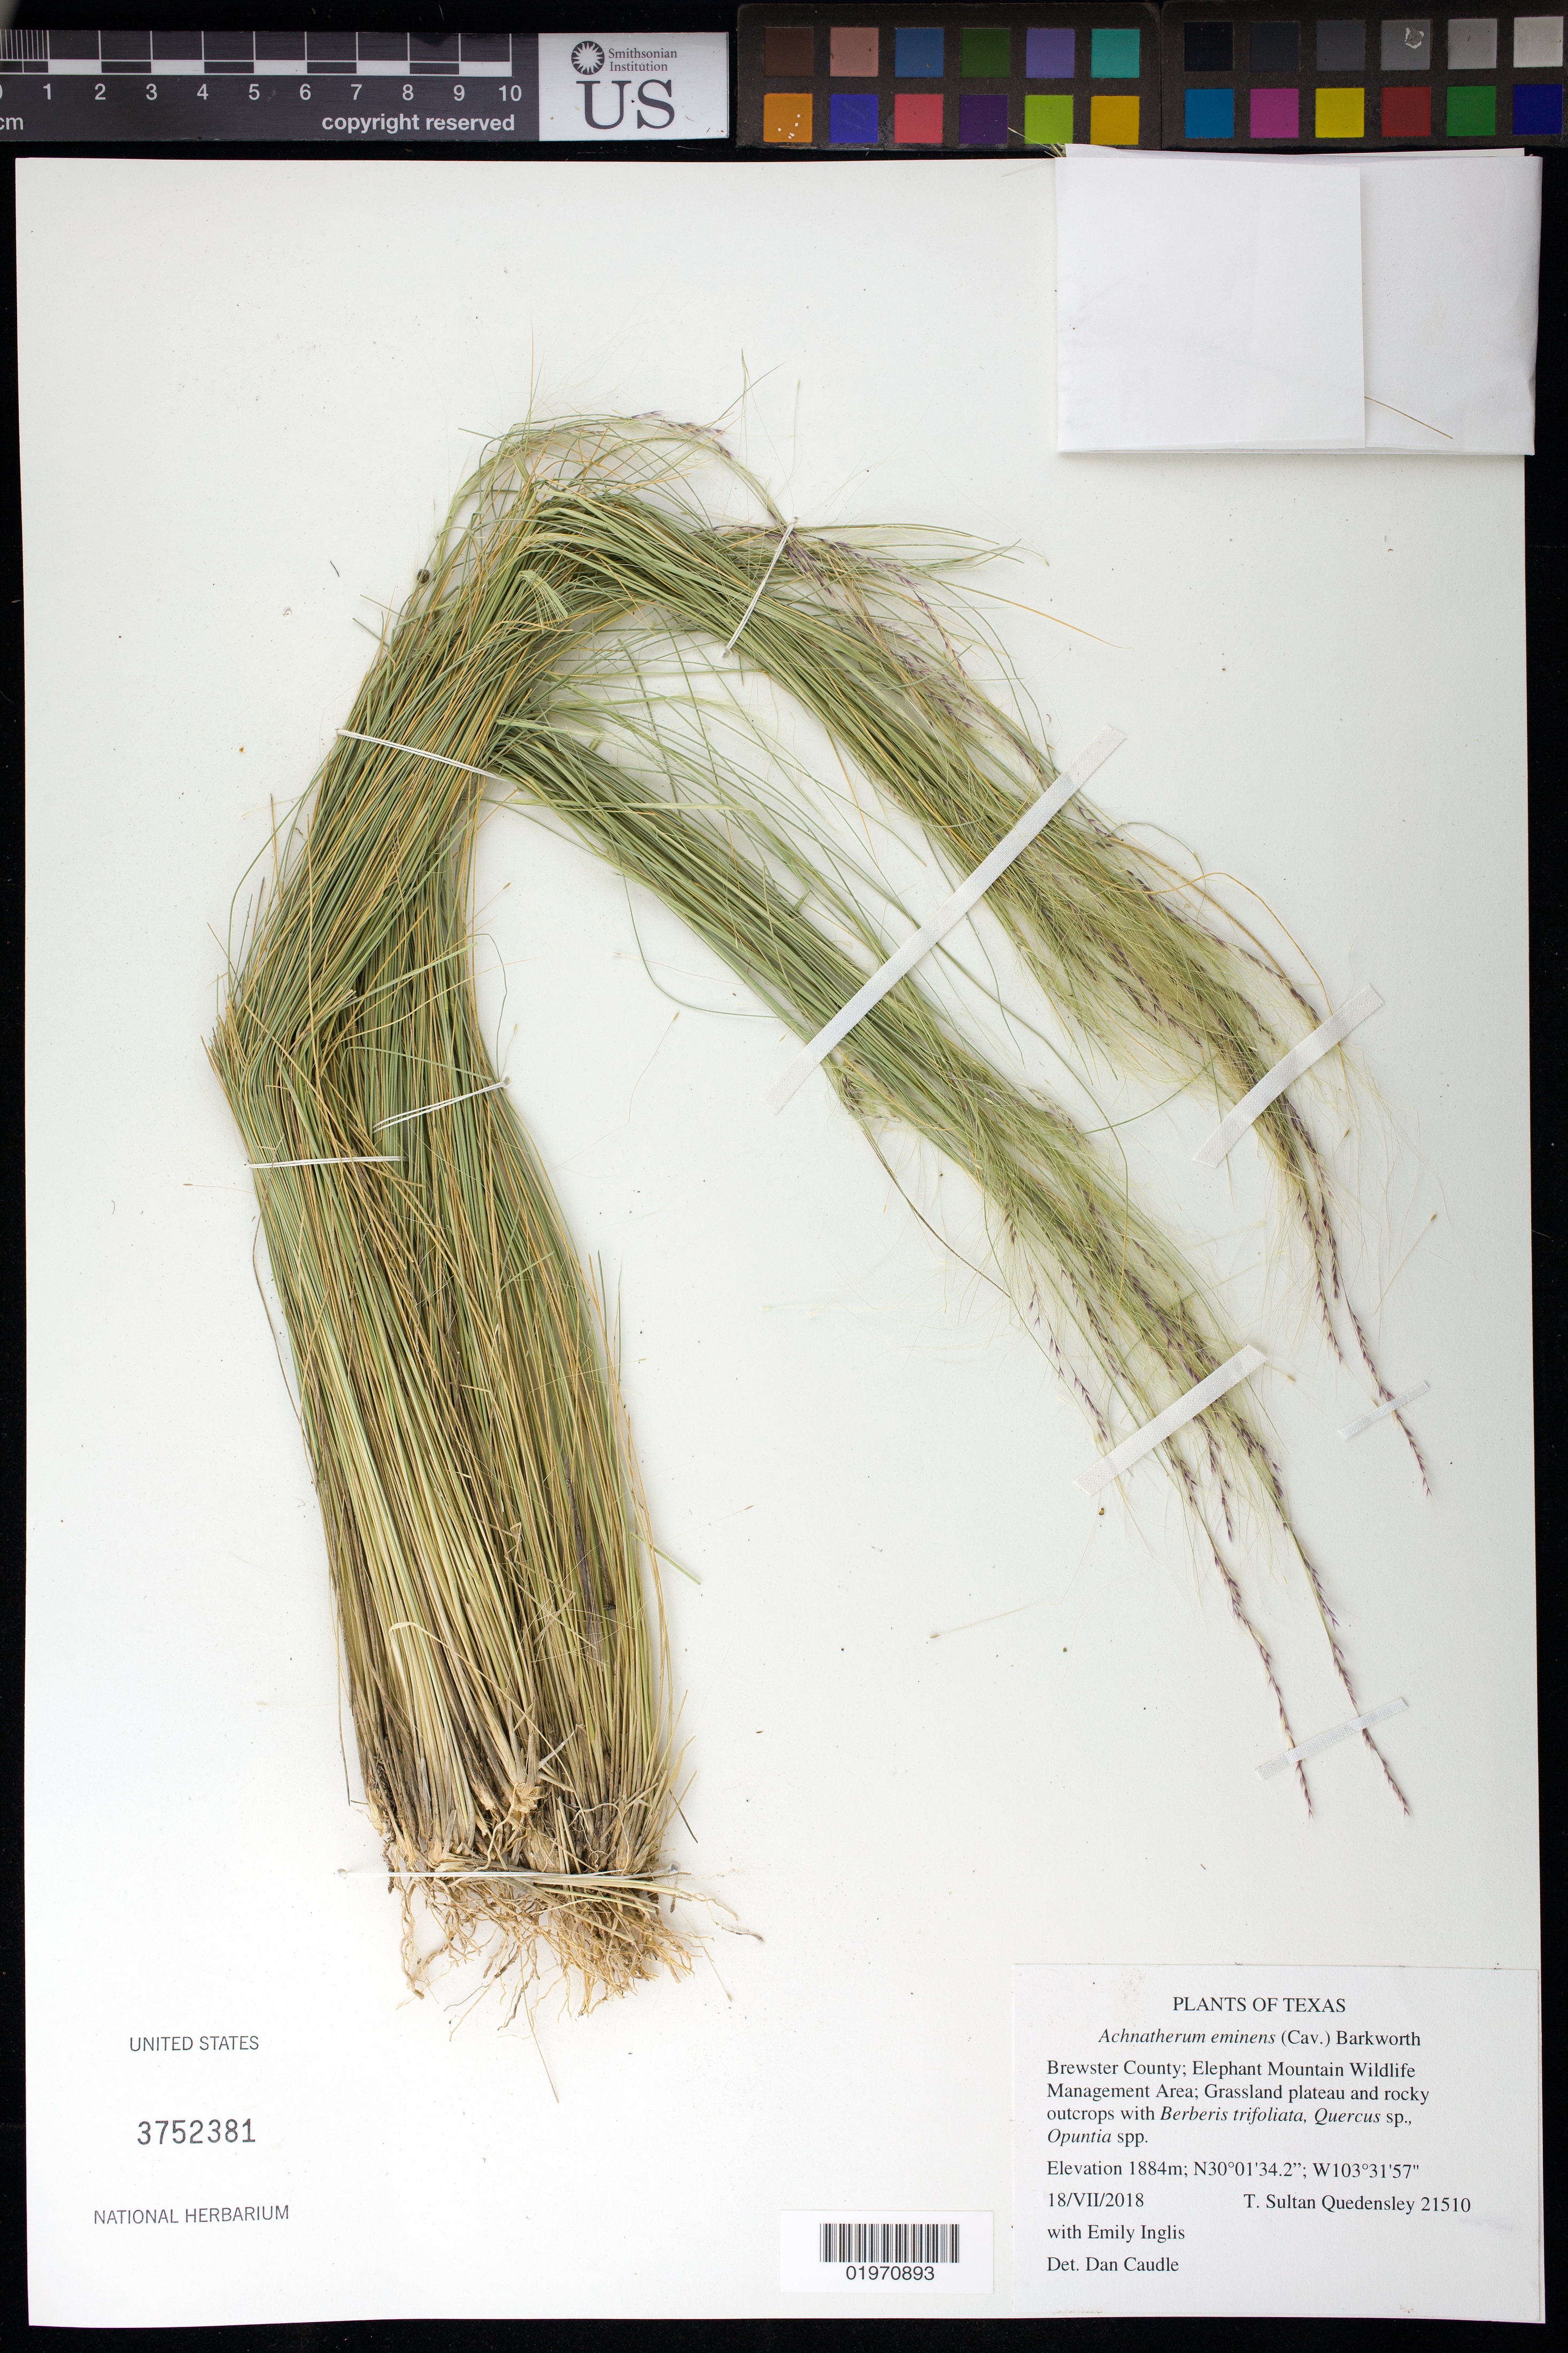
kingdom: Plantae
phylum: Tracheophyta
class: Liliopsida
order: Poales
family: Poaceae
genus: Nassella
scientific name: Nassella tenuissima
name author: (Trin.) Barkworth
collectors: T. S. Quedensley & E. Inglis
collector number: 21510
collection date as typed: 18 Jul 2018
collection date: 2018-07-18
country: United States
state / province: Texas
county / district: Brewster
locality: Elephant Mountain Wildlife Management Area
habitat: Grassland plateau and rocky outcrops with Berberis trifoliata, Quercus sp., Opuntia spp.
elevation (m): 1884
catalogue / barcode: US 3752381